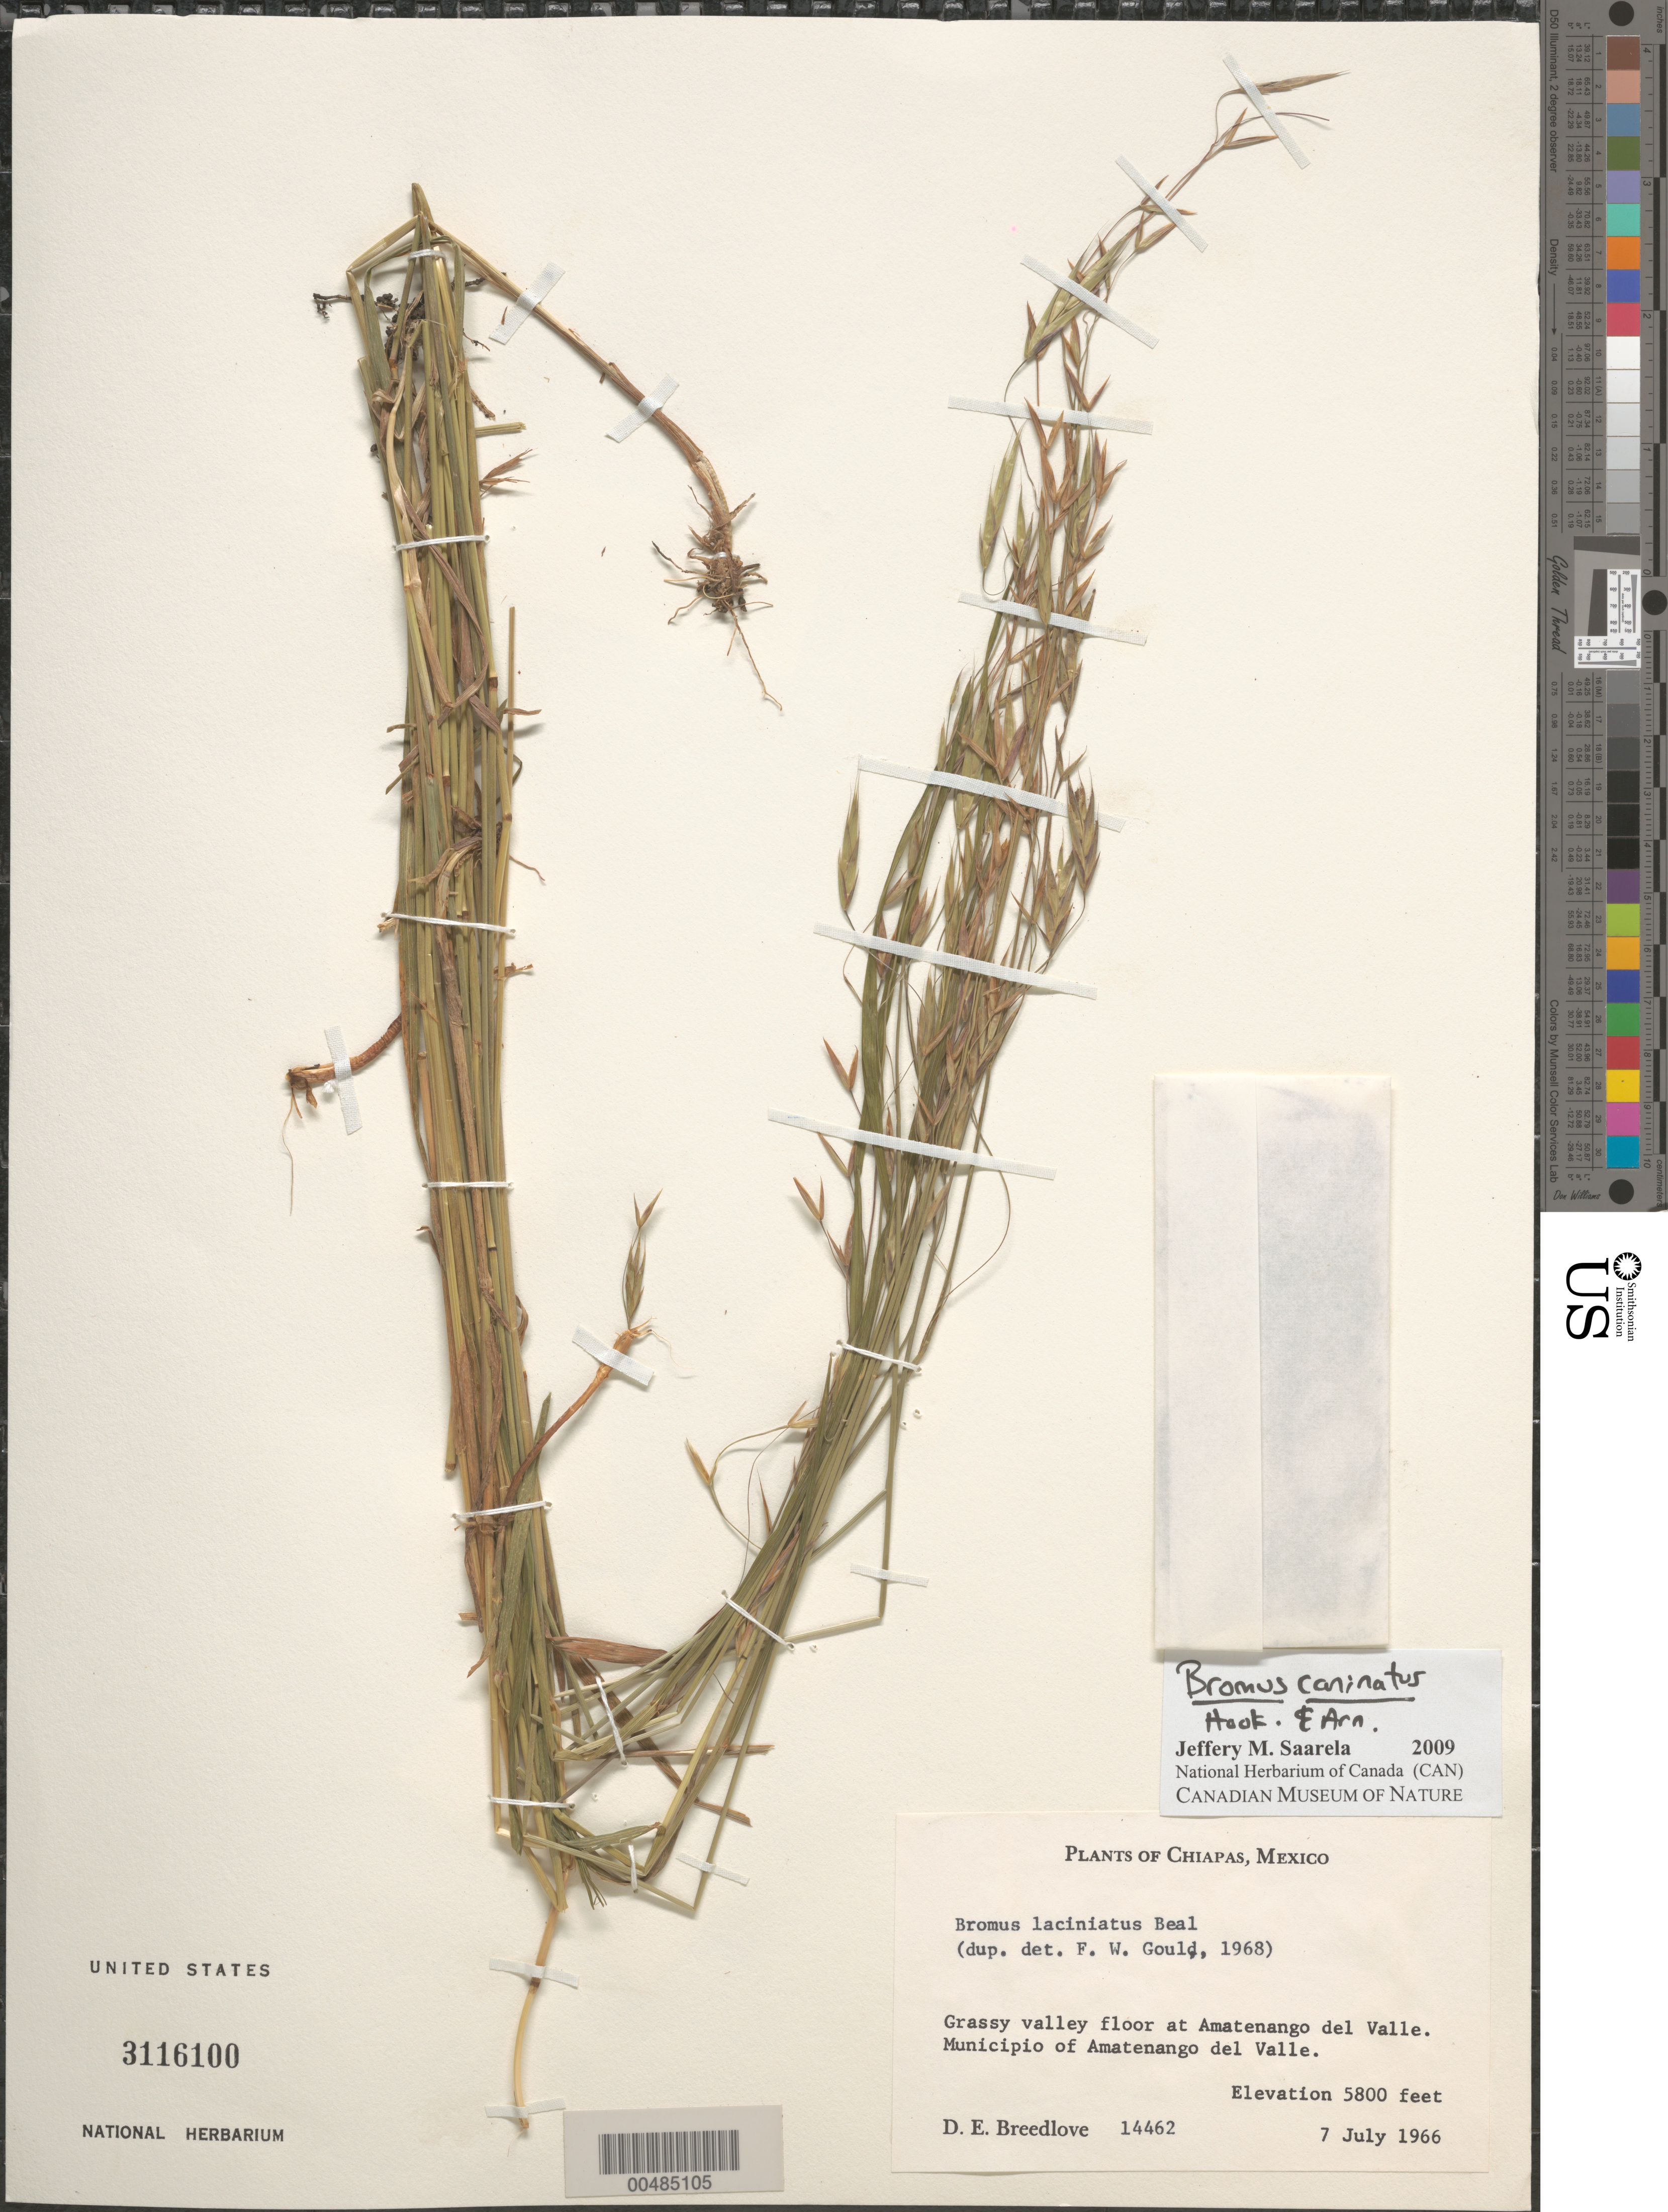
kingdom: Plantae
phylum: Tracheophyta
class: Liliopsida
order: Poales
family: Poaceae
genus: Bromus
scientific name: Bromus carinatus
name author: Hook. & Arn.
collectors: D. E. Breedlove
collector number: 14462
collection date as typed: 7 Jul 1966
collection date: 1966-07-07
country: Mexico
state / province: Chiapas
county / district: Amatenango del Valle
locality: At Amatenango del Valle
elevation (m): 1768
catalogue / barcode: US 3116100